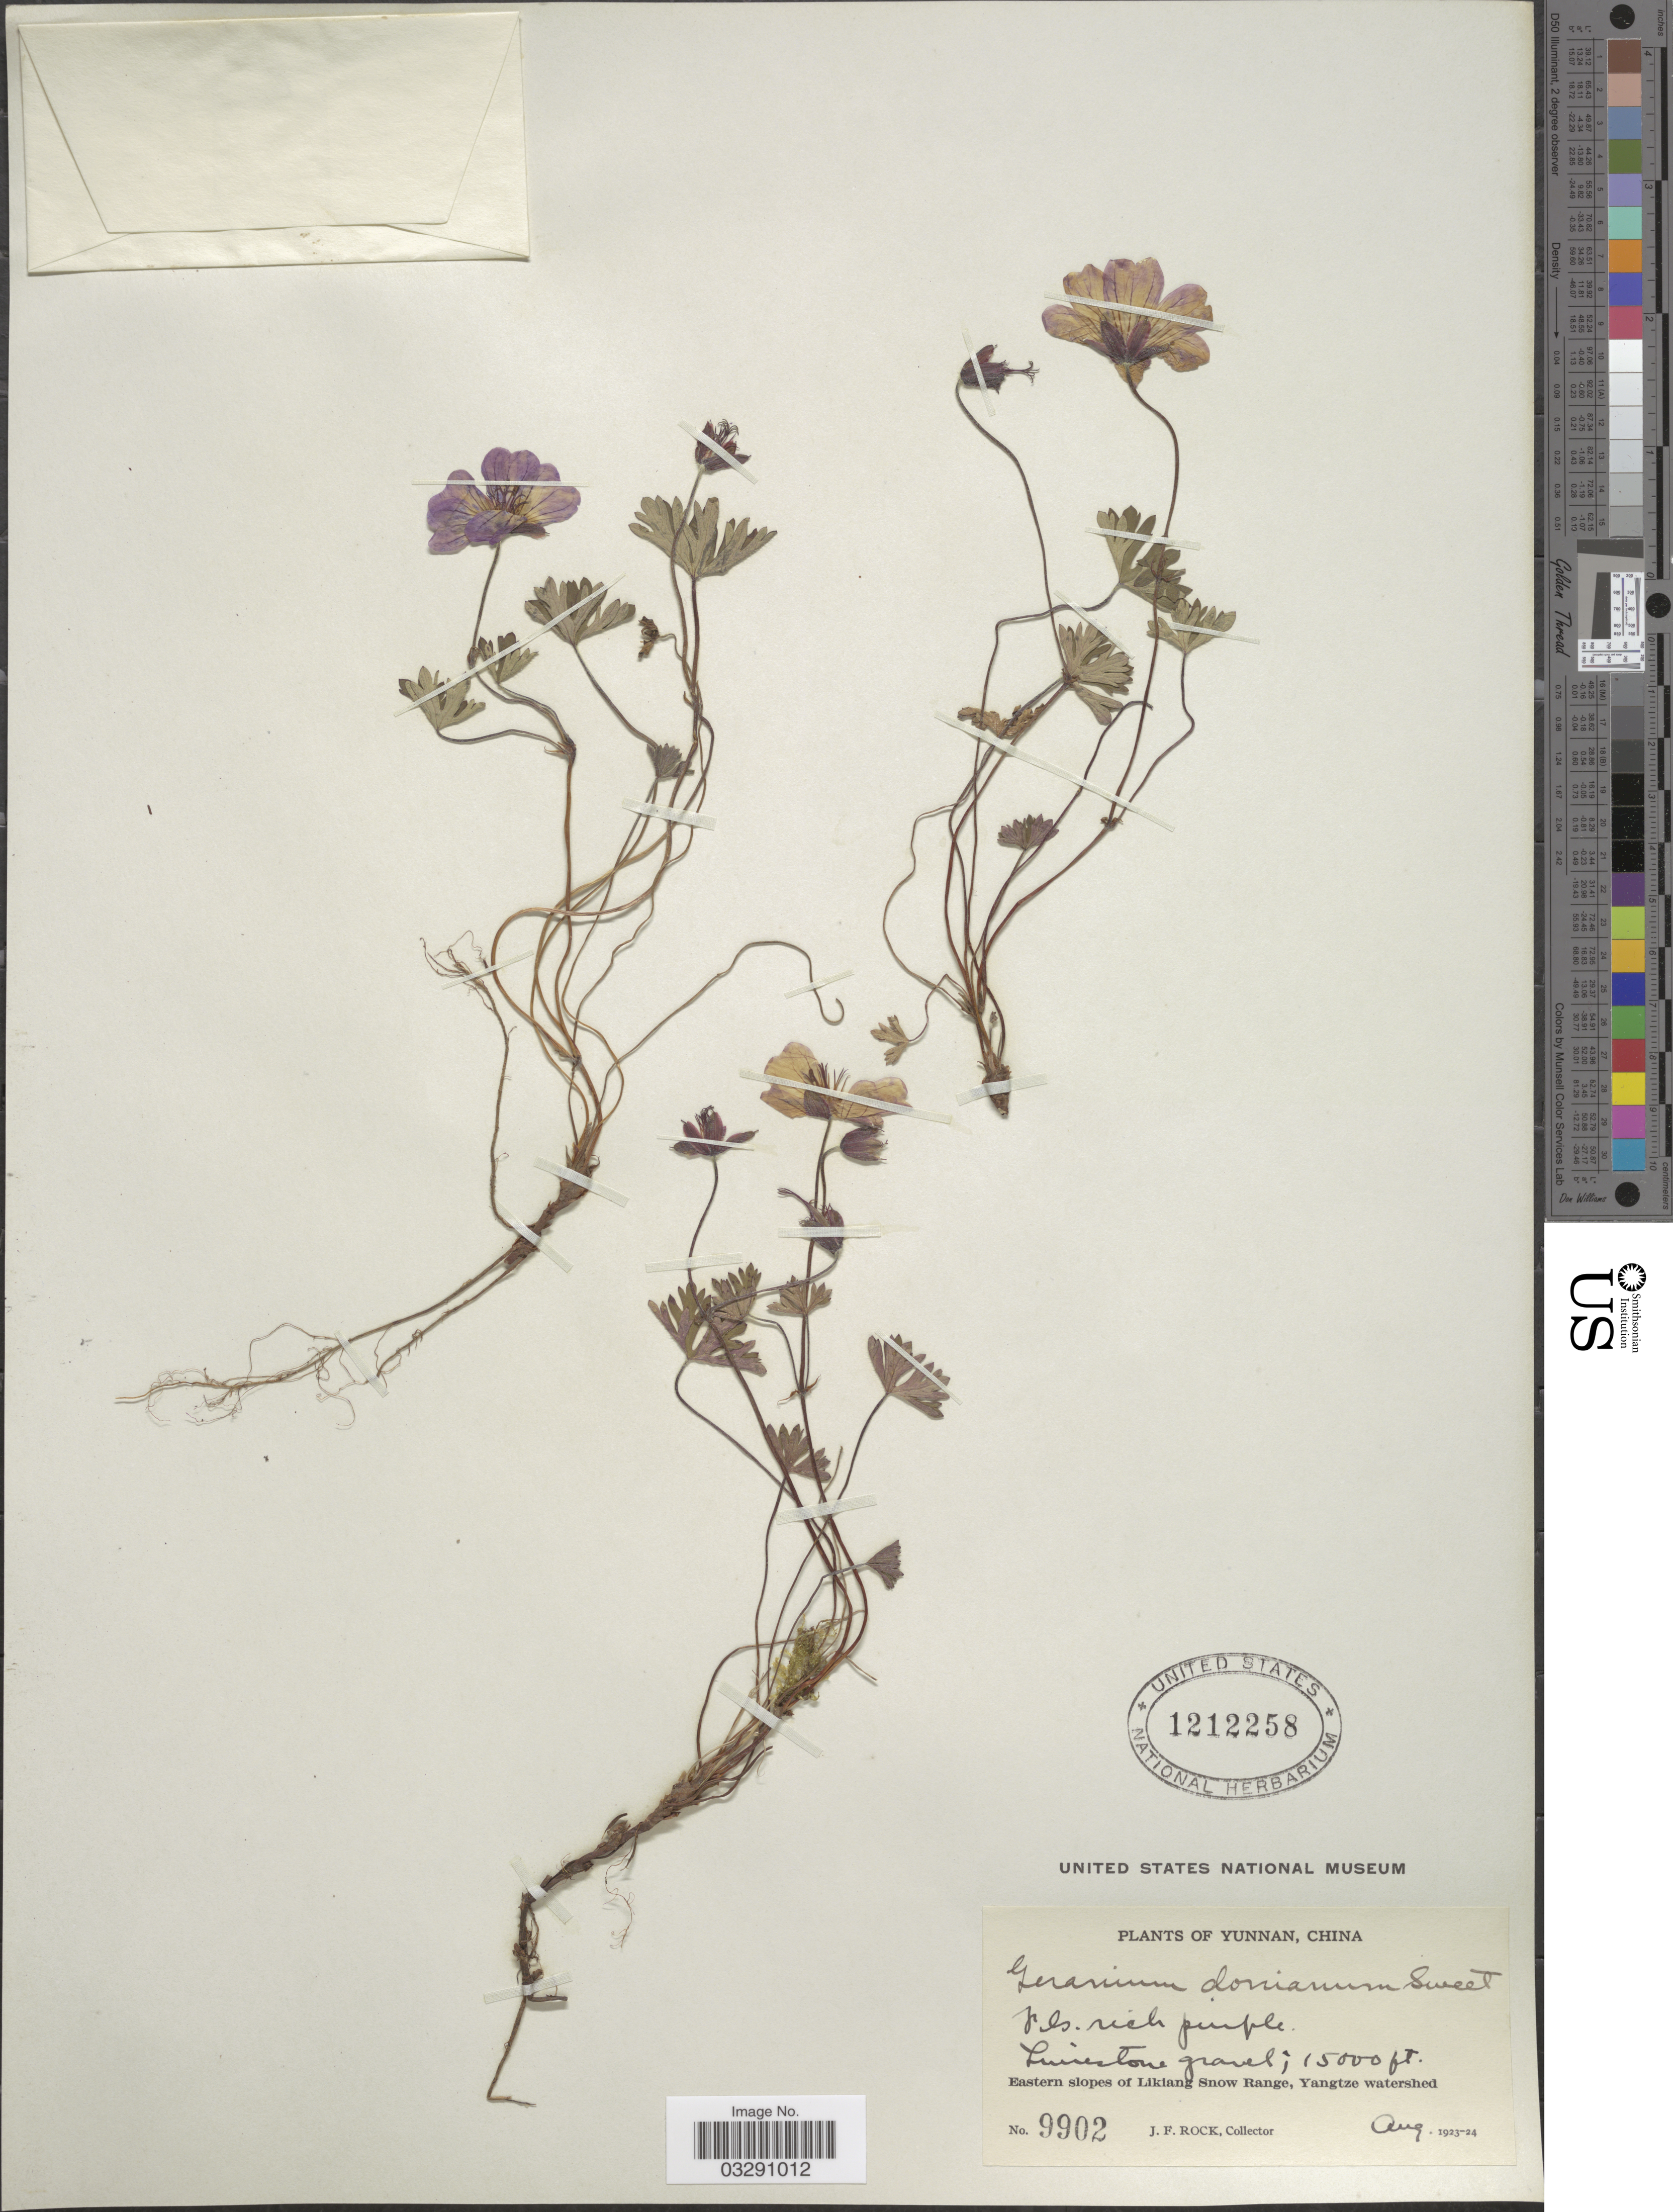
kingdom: Plantae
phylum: Tracheophyta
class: Magnoliopsida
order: Geraniales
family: Geraniaceae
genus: Geranium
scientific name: Geranium donianum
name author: Sweet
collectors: J. Rock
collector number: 9902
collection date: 1923-08/1924-08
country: China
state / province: Yunnan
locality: Eastern slopes of Likiang Snow Range, Yangtze watershed.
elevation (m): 4572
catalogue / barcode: US 1212258